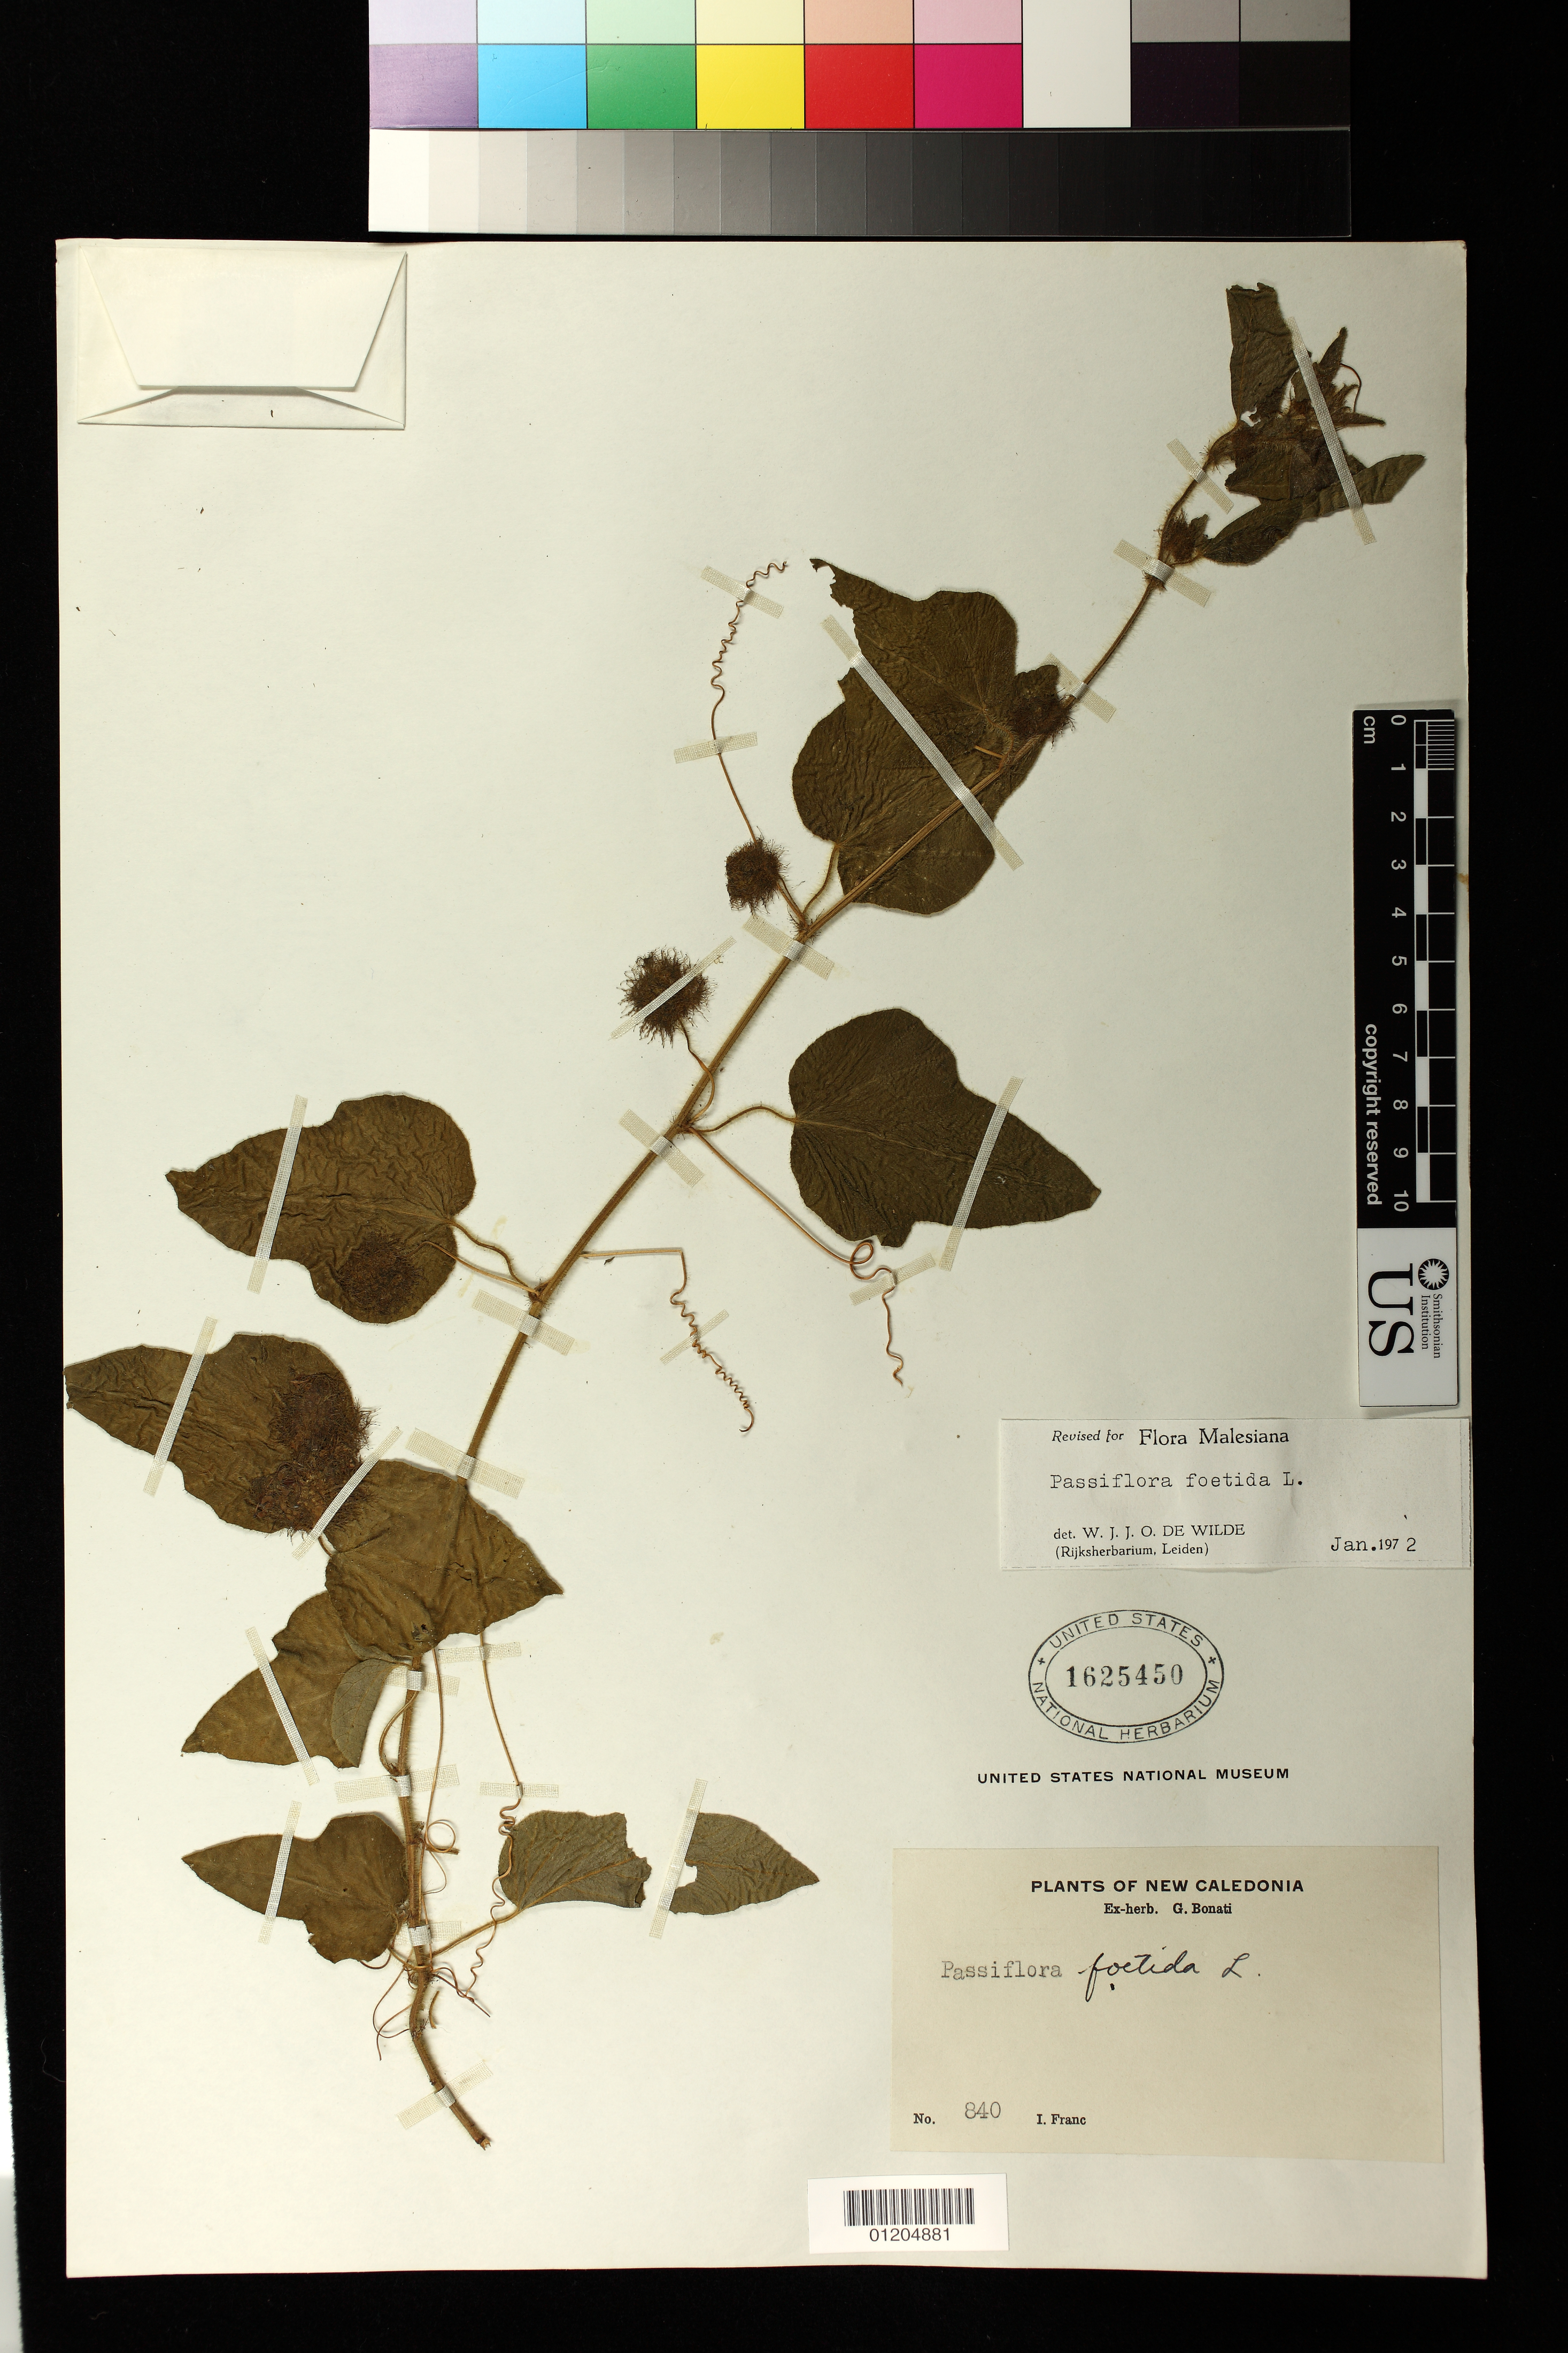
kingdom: Plantae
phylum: Tracheophyta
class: Magnoliopsida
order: Malpighiales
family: Passifloraceae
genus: Passiflora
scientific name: Passiflora foetida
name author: L.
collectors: I. Franc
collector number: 840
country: New Caledonia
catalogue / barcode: US 1625450